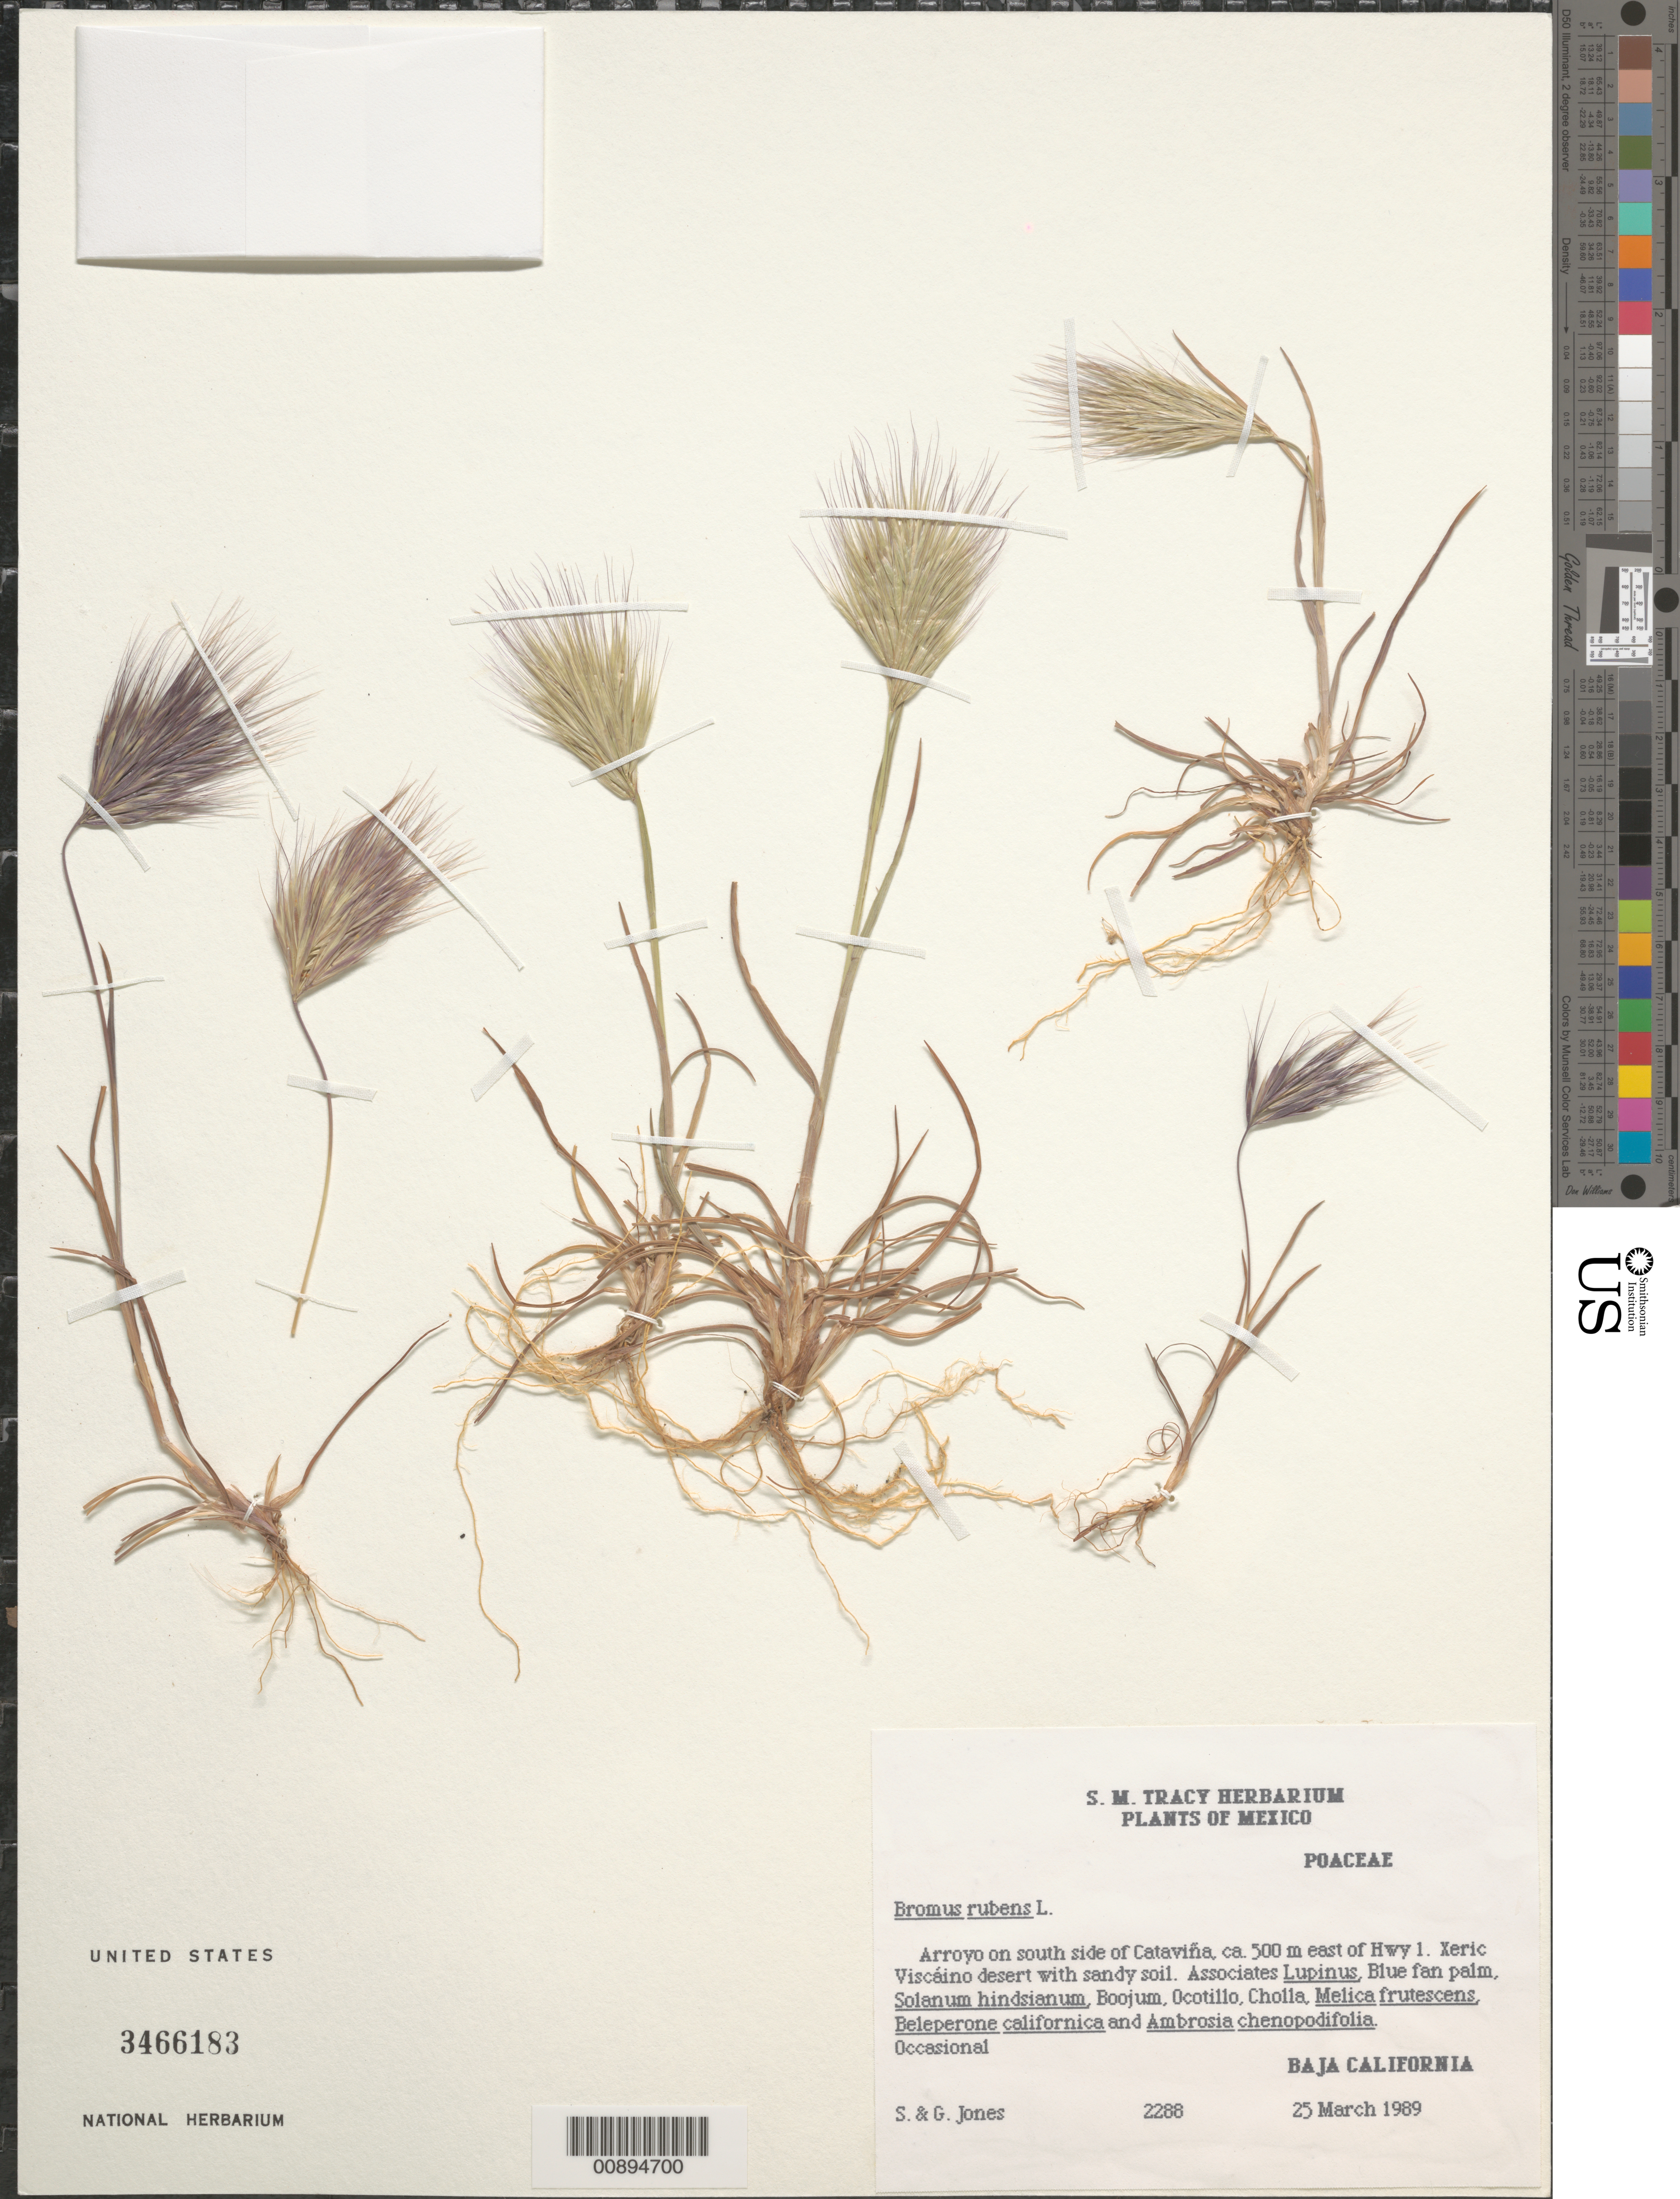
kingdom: Plantae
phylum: Tracheophyta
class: Liliopsida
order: Poales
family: Poaceae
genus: Bromus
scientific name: Bromus rubens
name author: L.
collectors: S. Jones & G. Jones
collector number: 2288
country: Mexico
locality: Baja California, Arroyo on s side of Catavina, 500 m E of Hwy 1.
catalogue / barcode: US 3466183